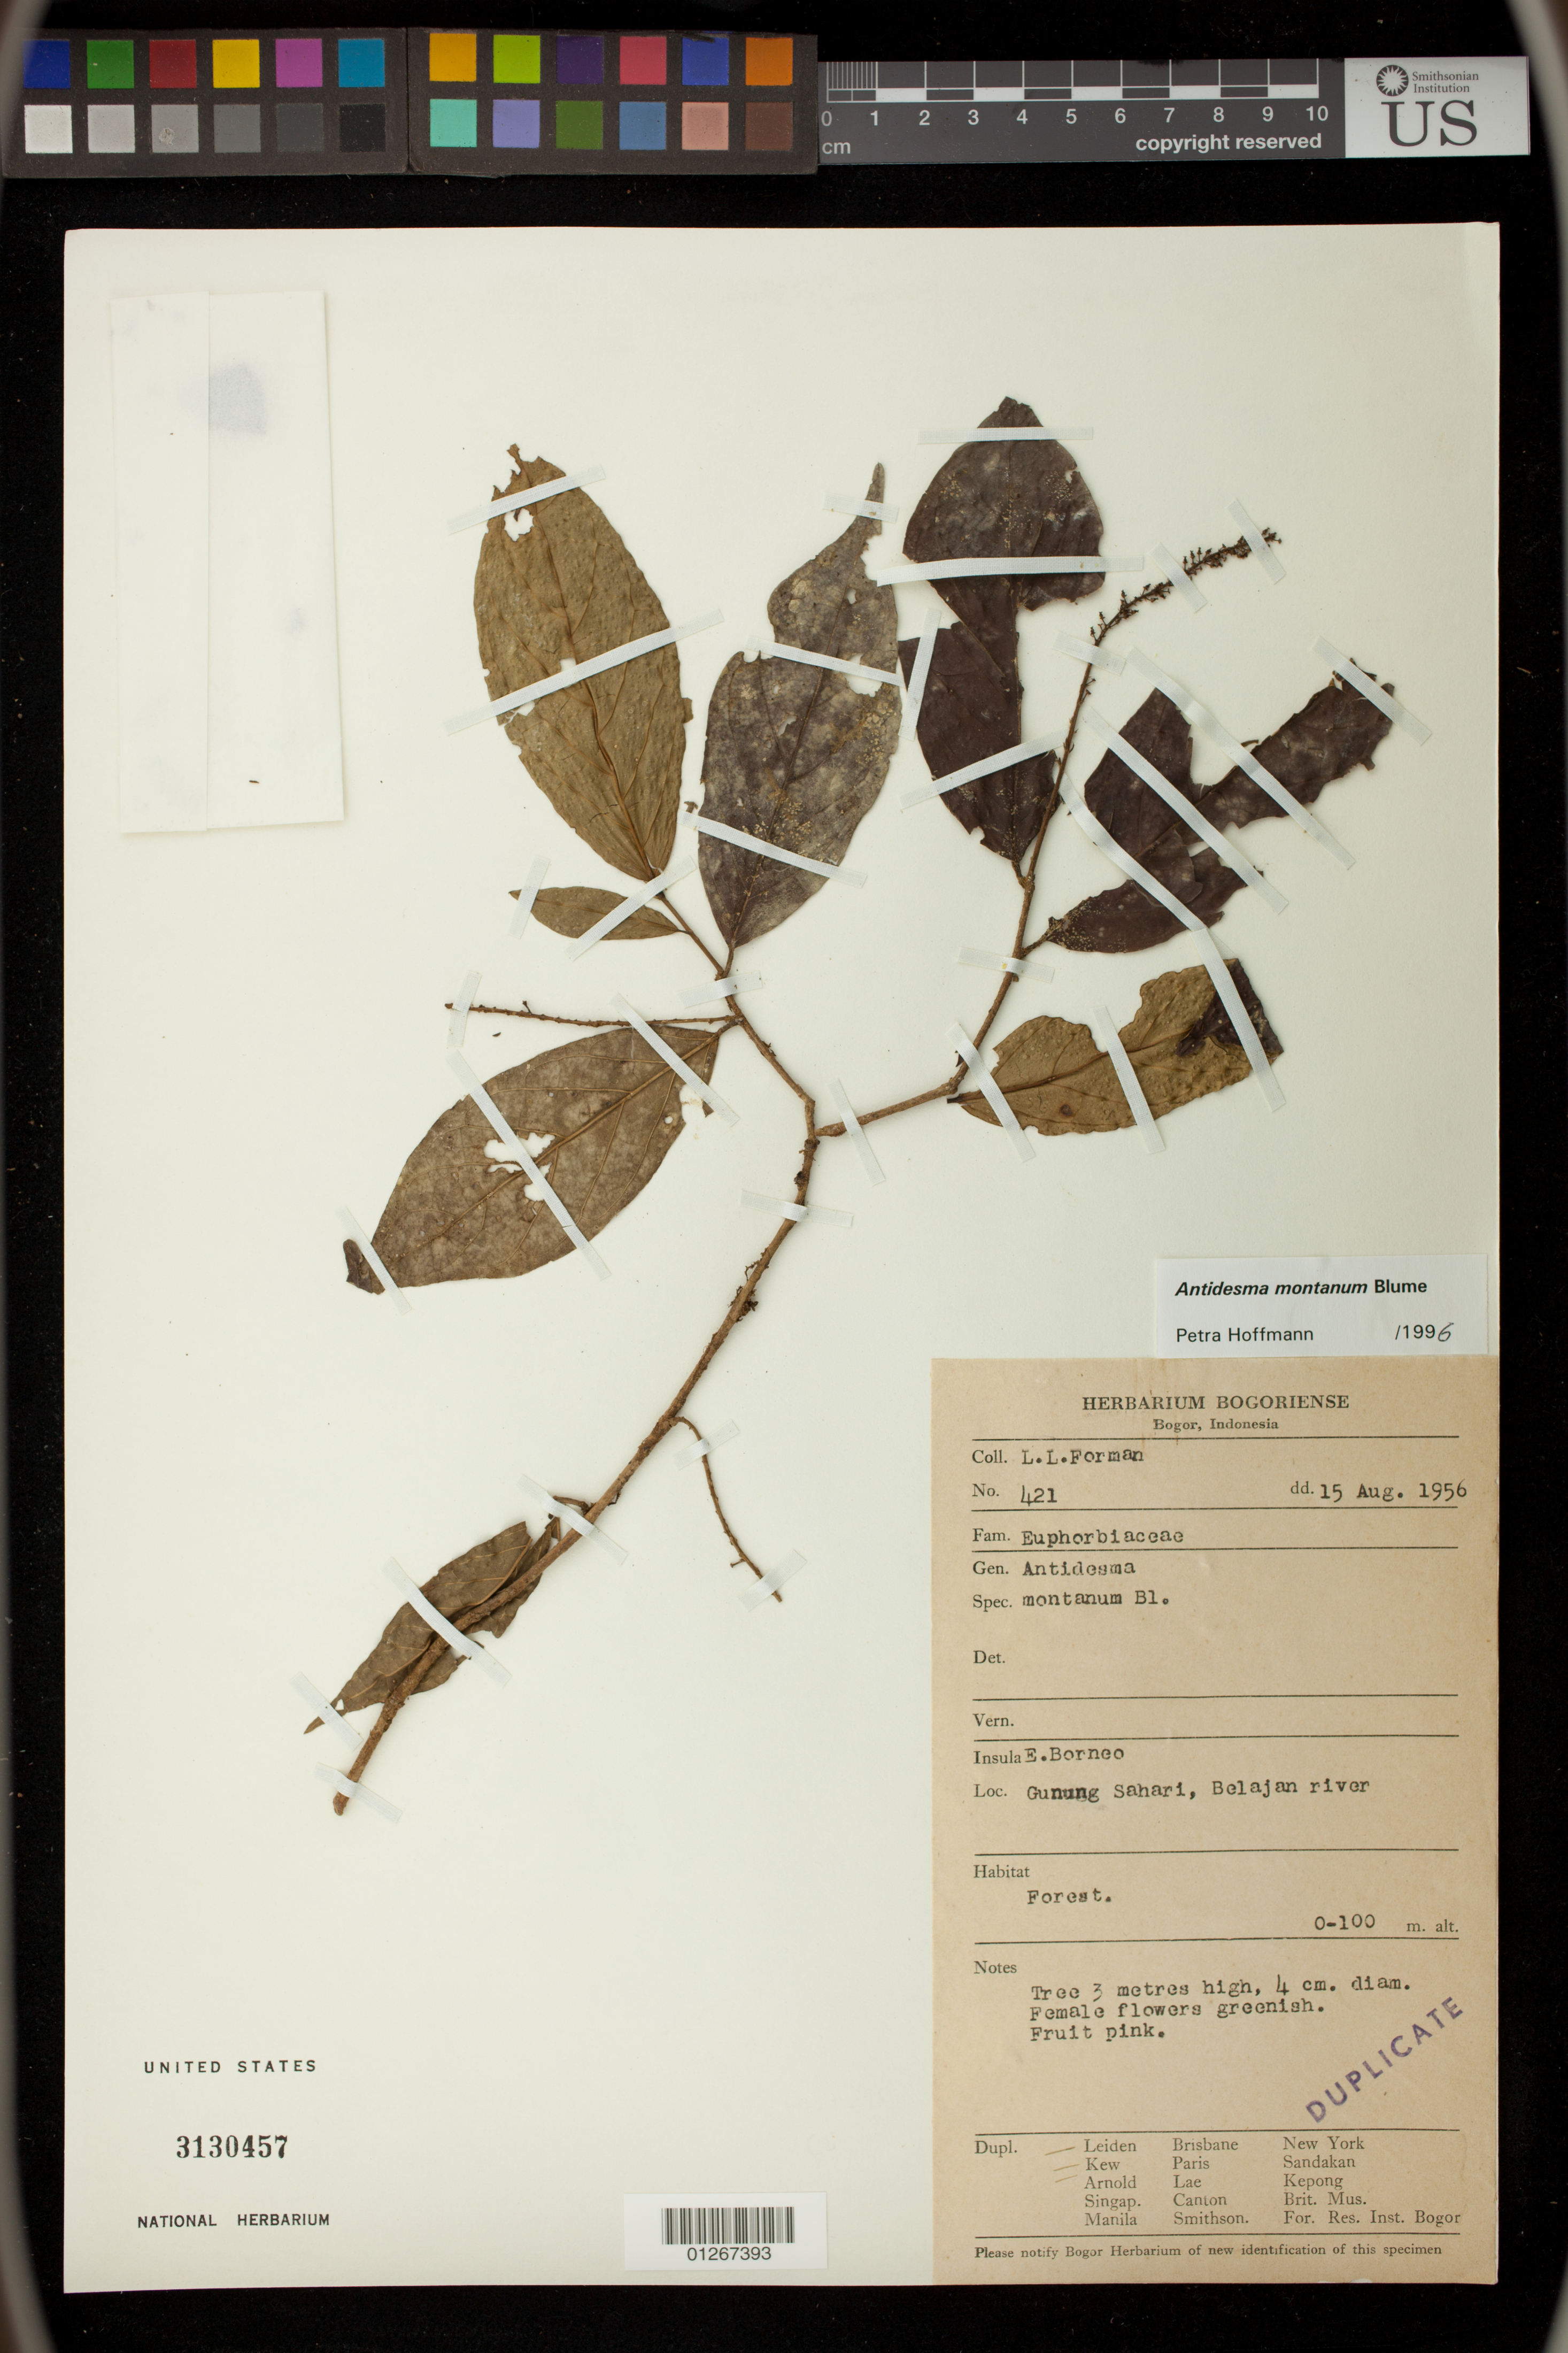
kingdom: Plantae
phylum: Tracheophyta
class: Magnoliopsida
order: Malpighiales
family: Phyllanthaceae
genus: Antidesma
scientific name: Antidesma montanum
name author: Blume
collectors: L. Forman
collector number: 421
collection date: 1956-08-15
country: Indonesia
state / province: Kalimantan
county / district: Kalimantan Timur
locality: Insula - E. Borneo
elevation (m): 0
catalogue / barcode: US 3130457